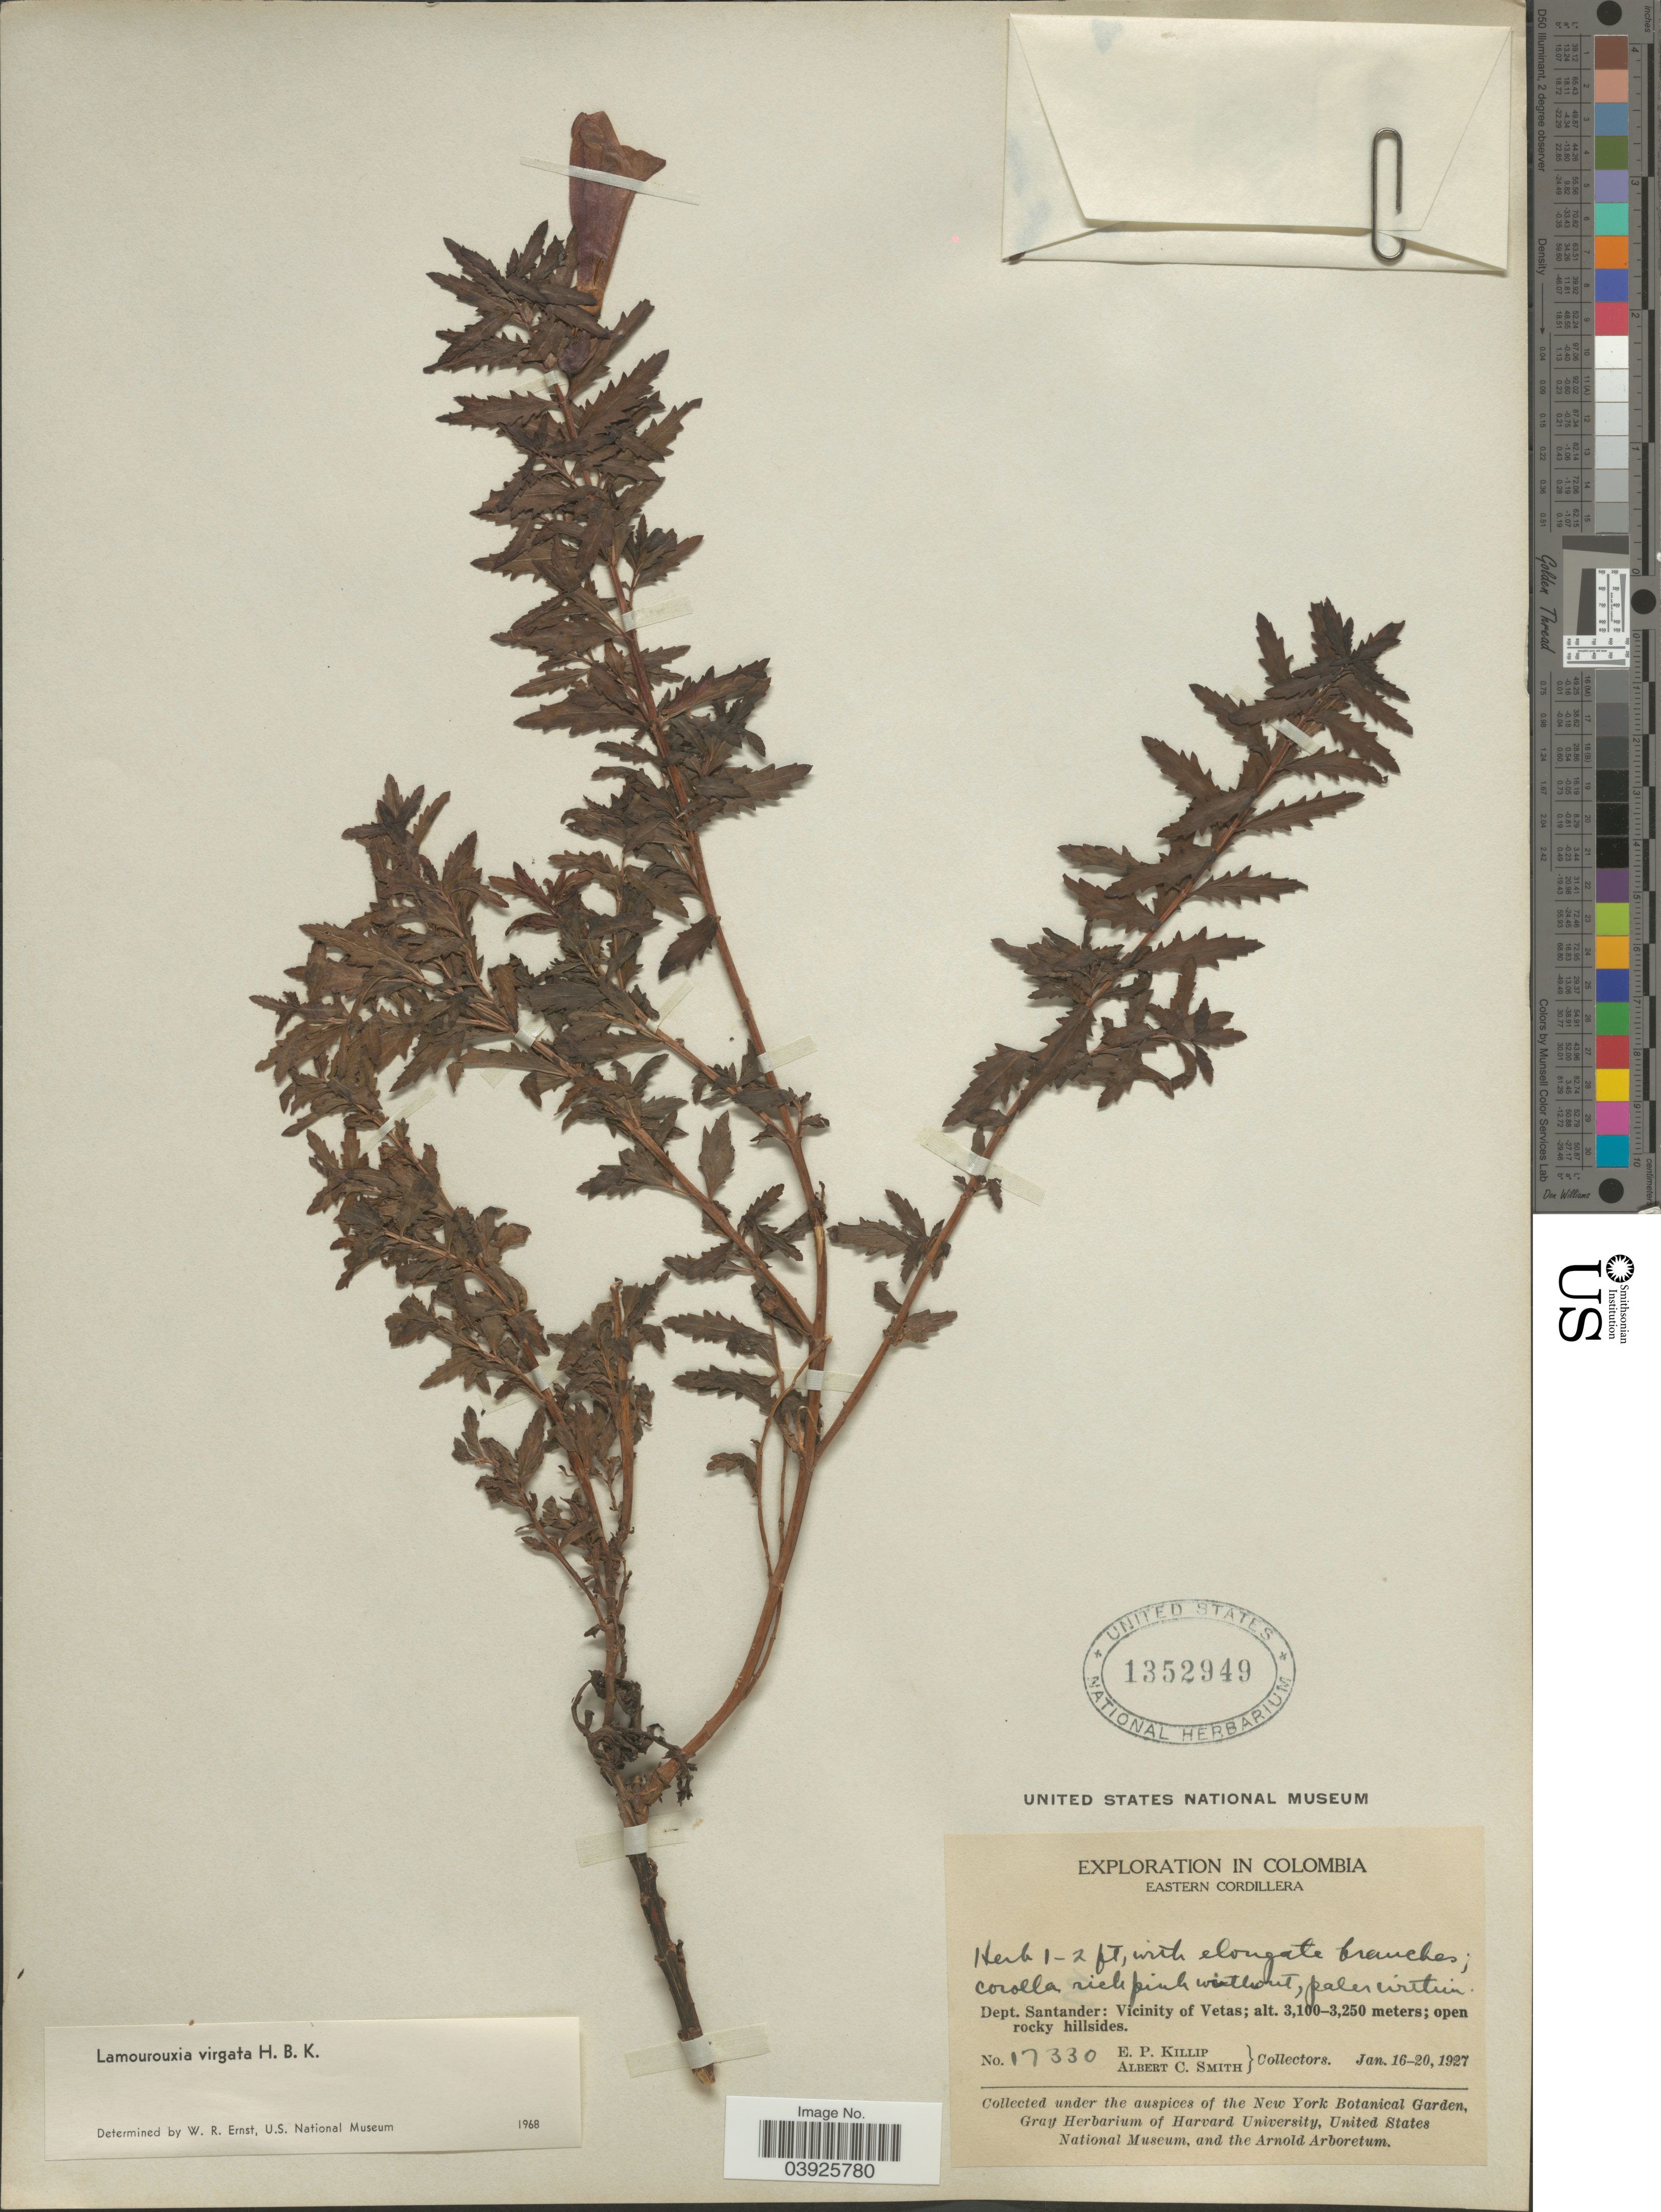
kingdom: Plantae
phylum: Tracheophyta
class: Magnoliopsida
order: Lamiales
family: Orobanchaceae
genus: Lamourouxia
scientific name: Lamourouxia virgata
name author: Kunth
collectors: E. P. Killip & A. C. Smith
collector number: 17330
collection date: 1927-01-16/1927-01-20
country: Colombia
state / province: Santander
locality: Eastern Cordillera. Dept. Santander: Vicinity of Vetas.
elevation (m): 3100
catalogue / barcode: US 1352949